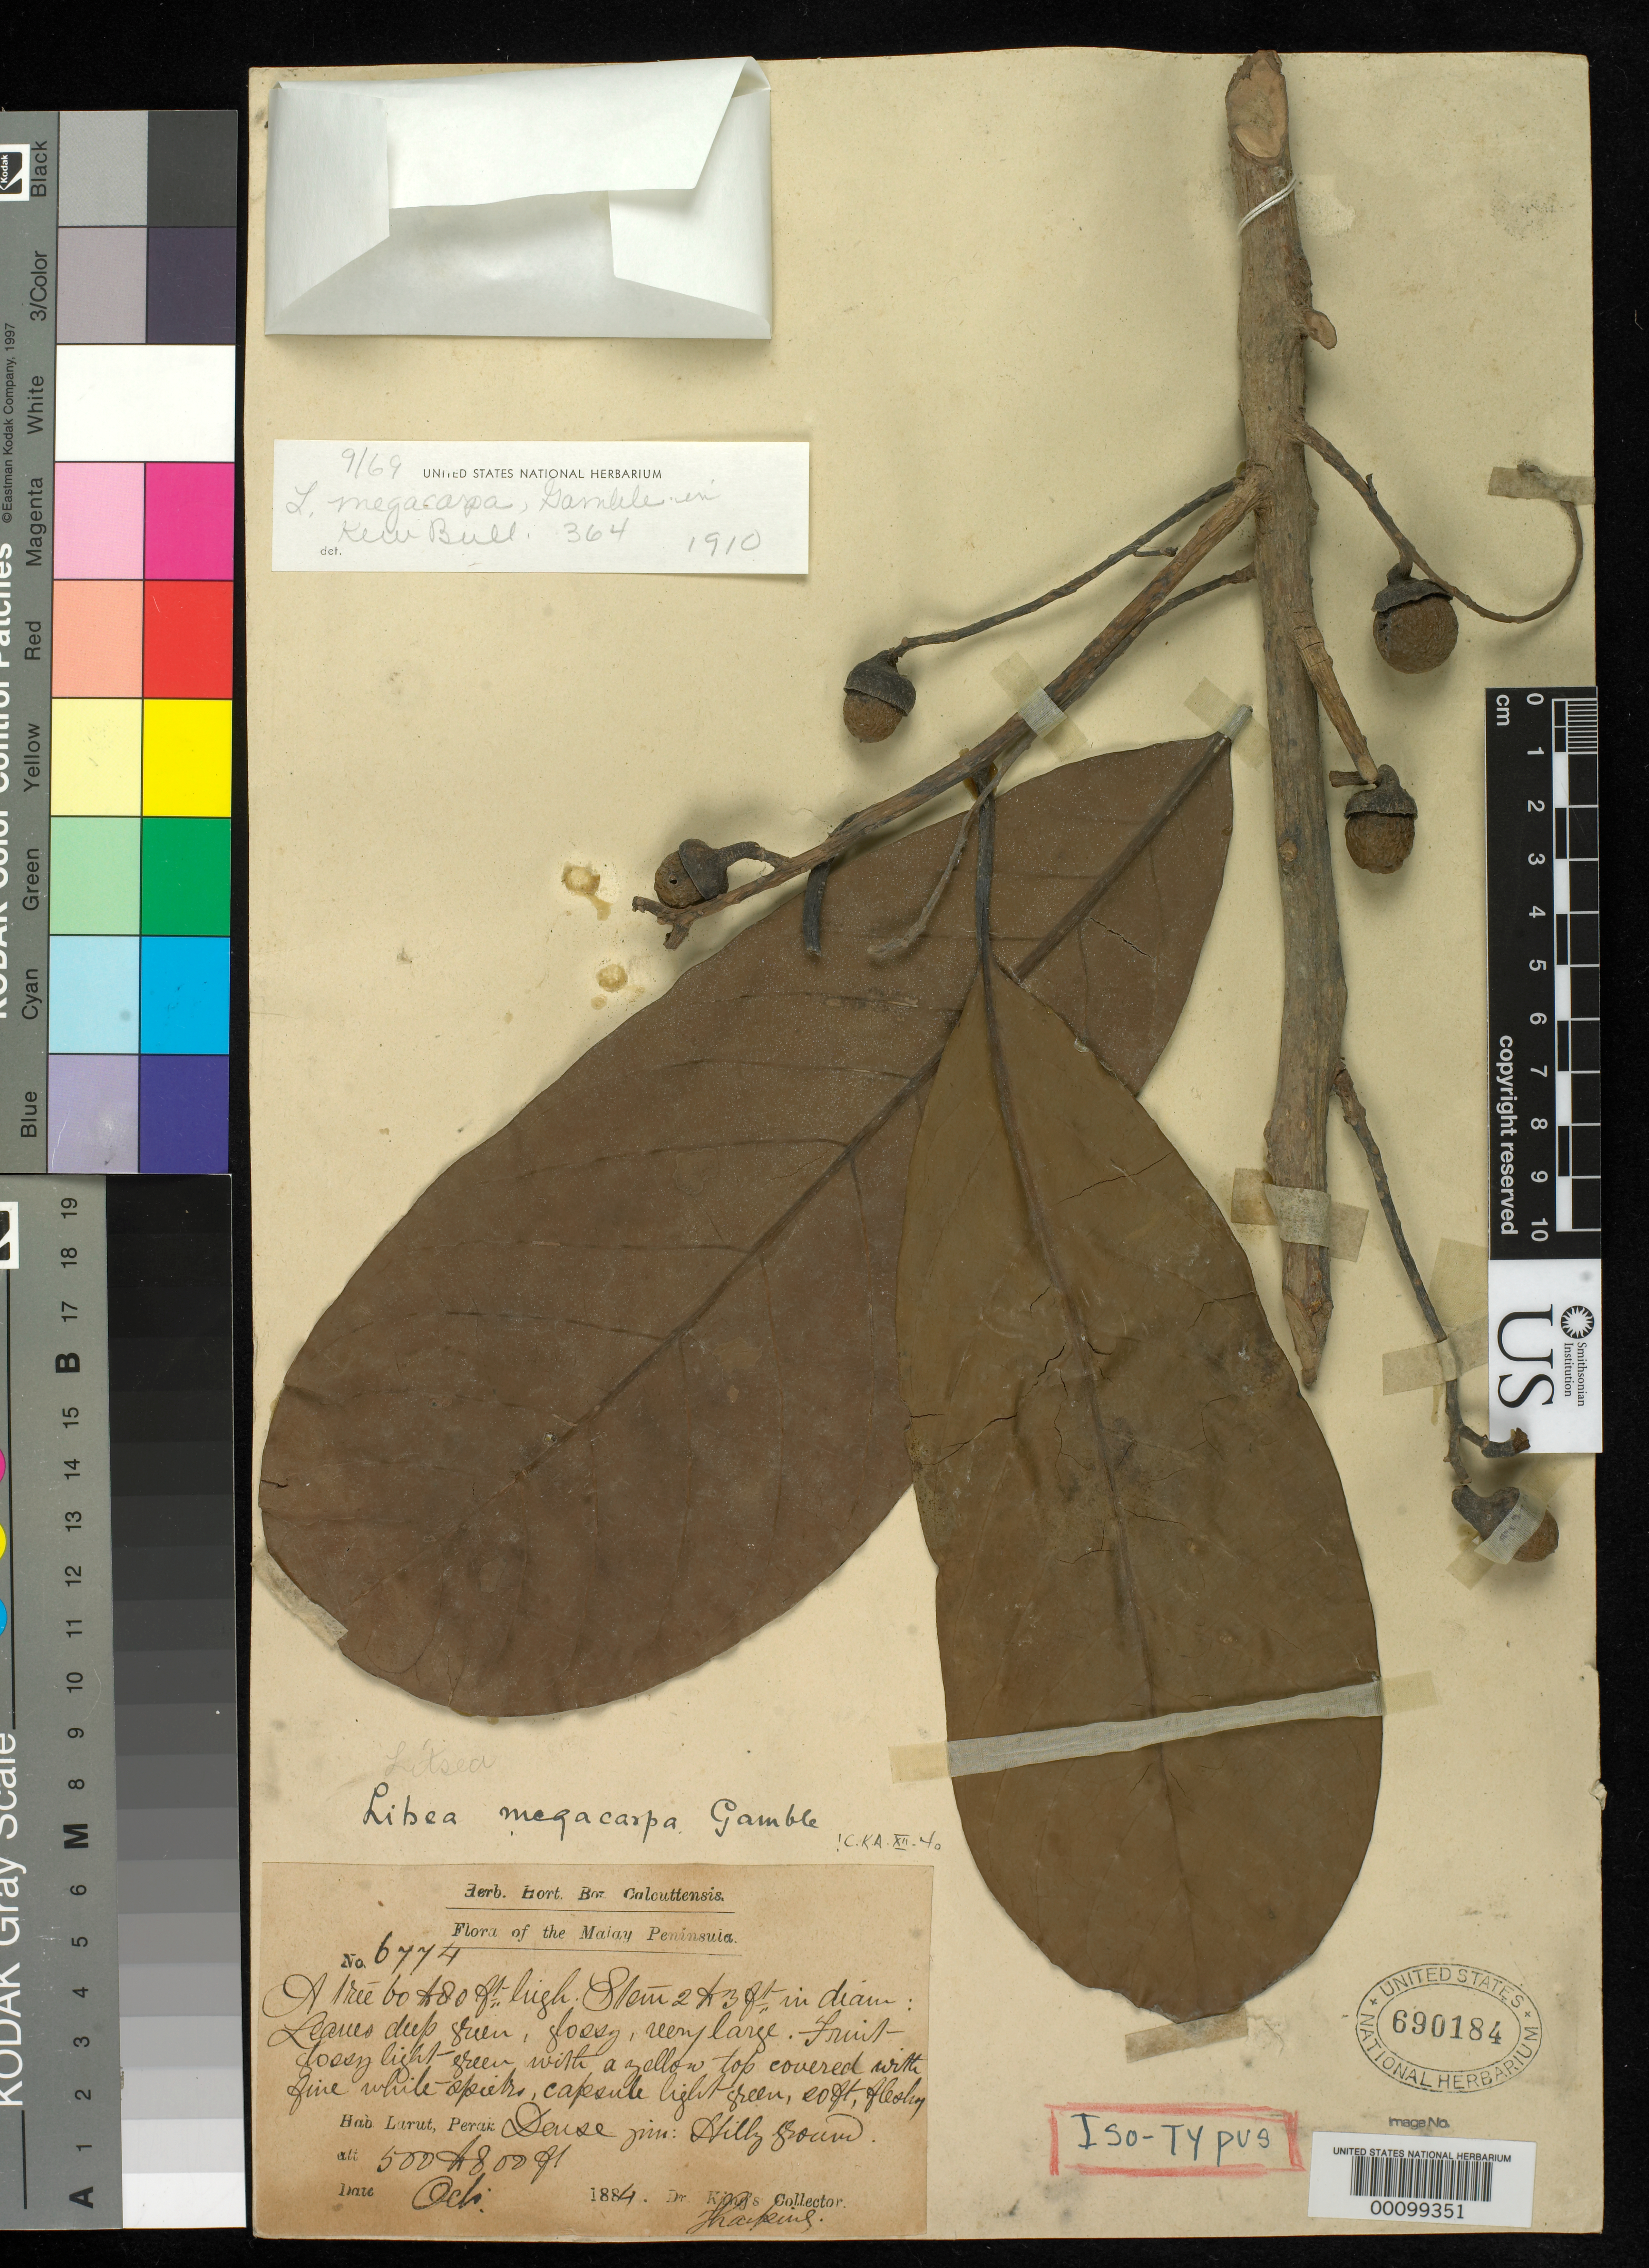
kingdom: Plantae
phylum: Tracheophyta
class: Magnoliopsida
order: Laurales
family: Lauraceae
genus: Litsea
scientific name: Litsea megacarpa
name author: Gamble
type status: Syntype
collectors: H. Kunstler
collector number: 6774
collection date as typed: Oct 1884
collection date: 1884-10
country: Malaysia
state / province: Perak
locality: Larut, Taiping. [Malay Peninsula]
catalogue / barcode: US 690184